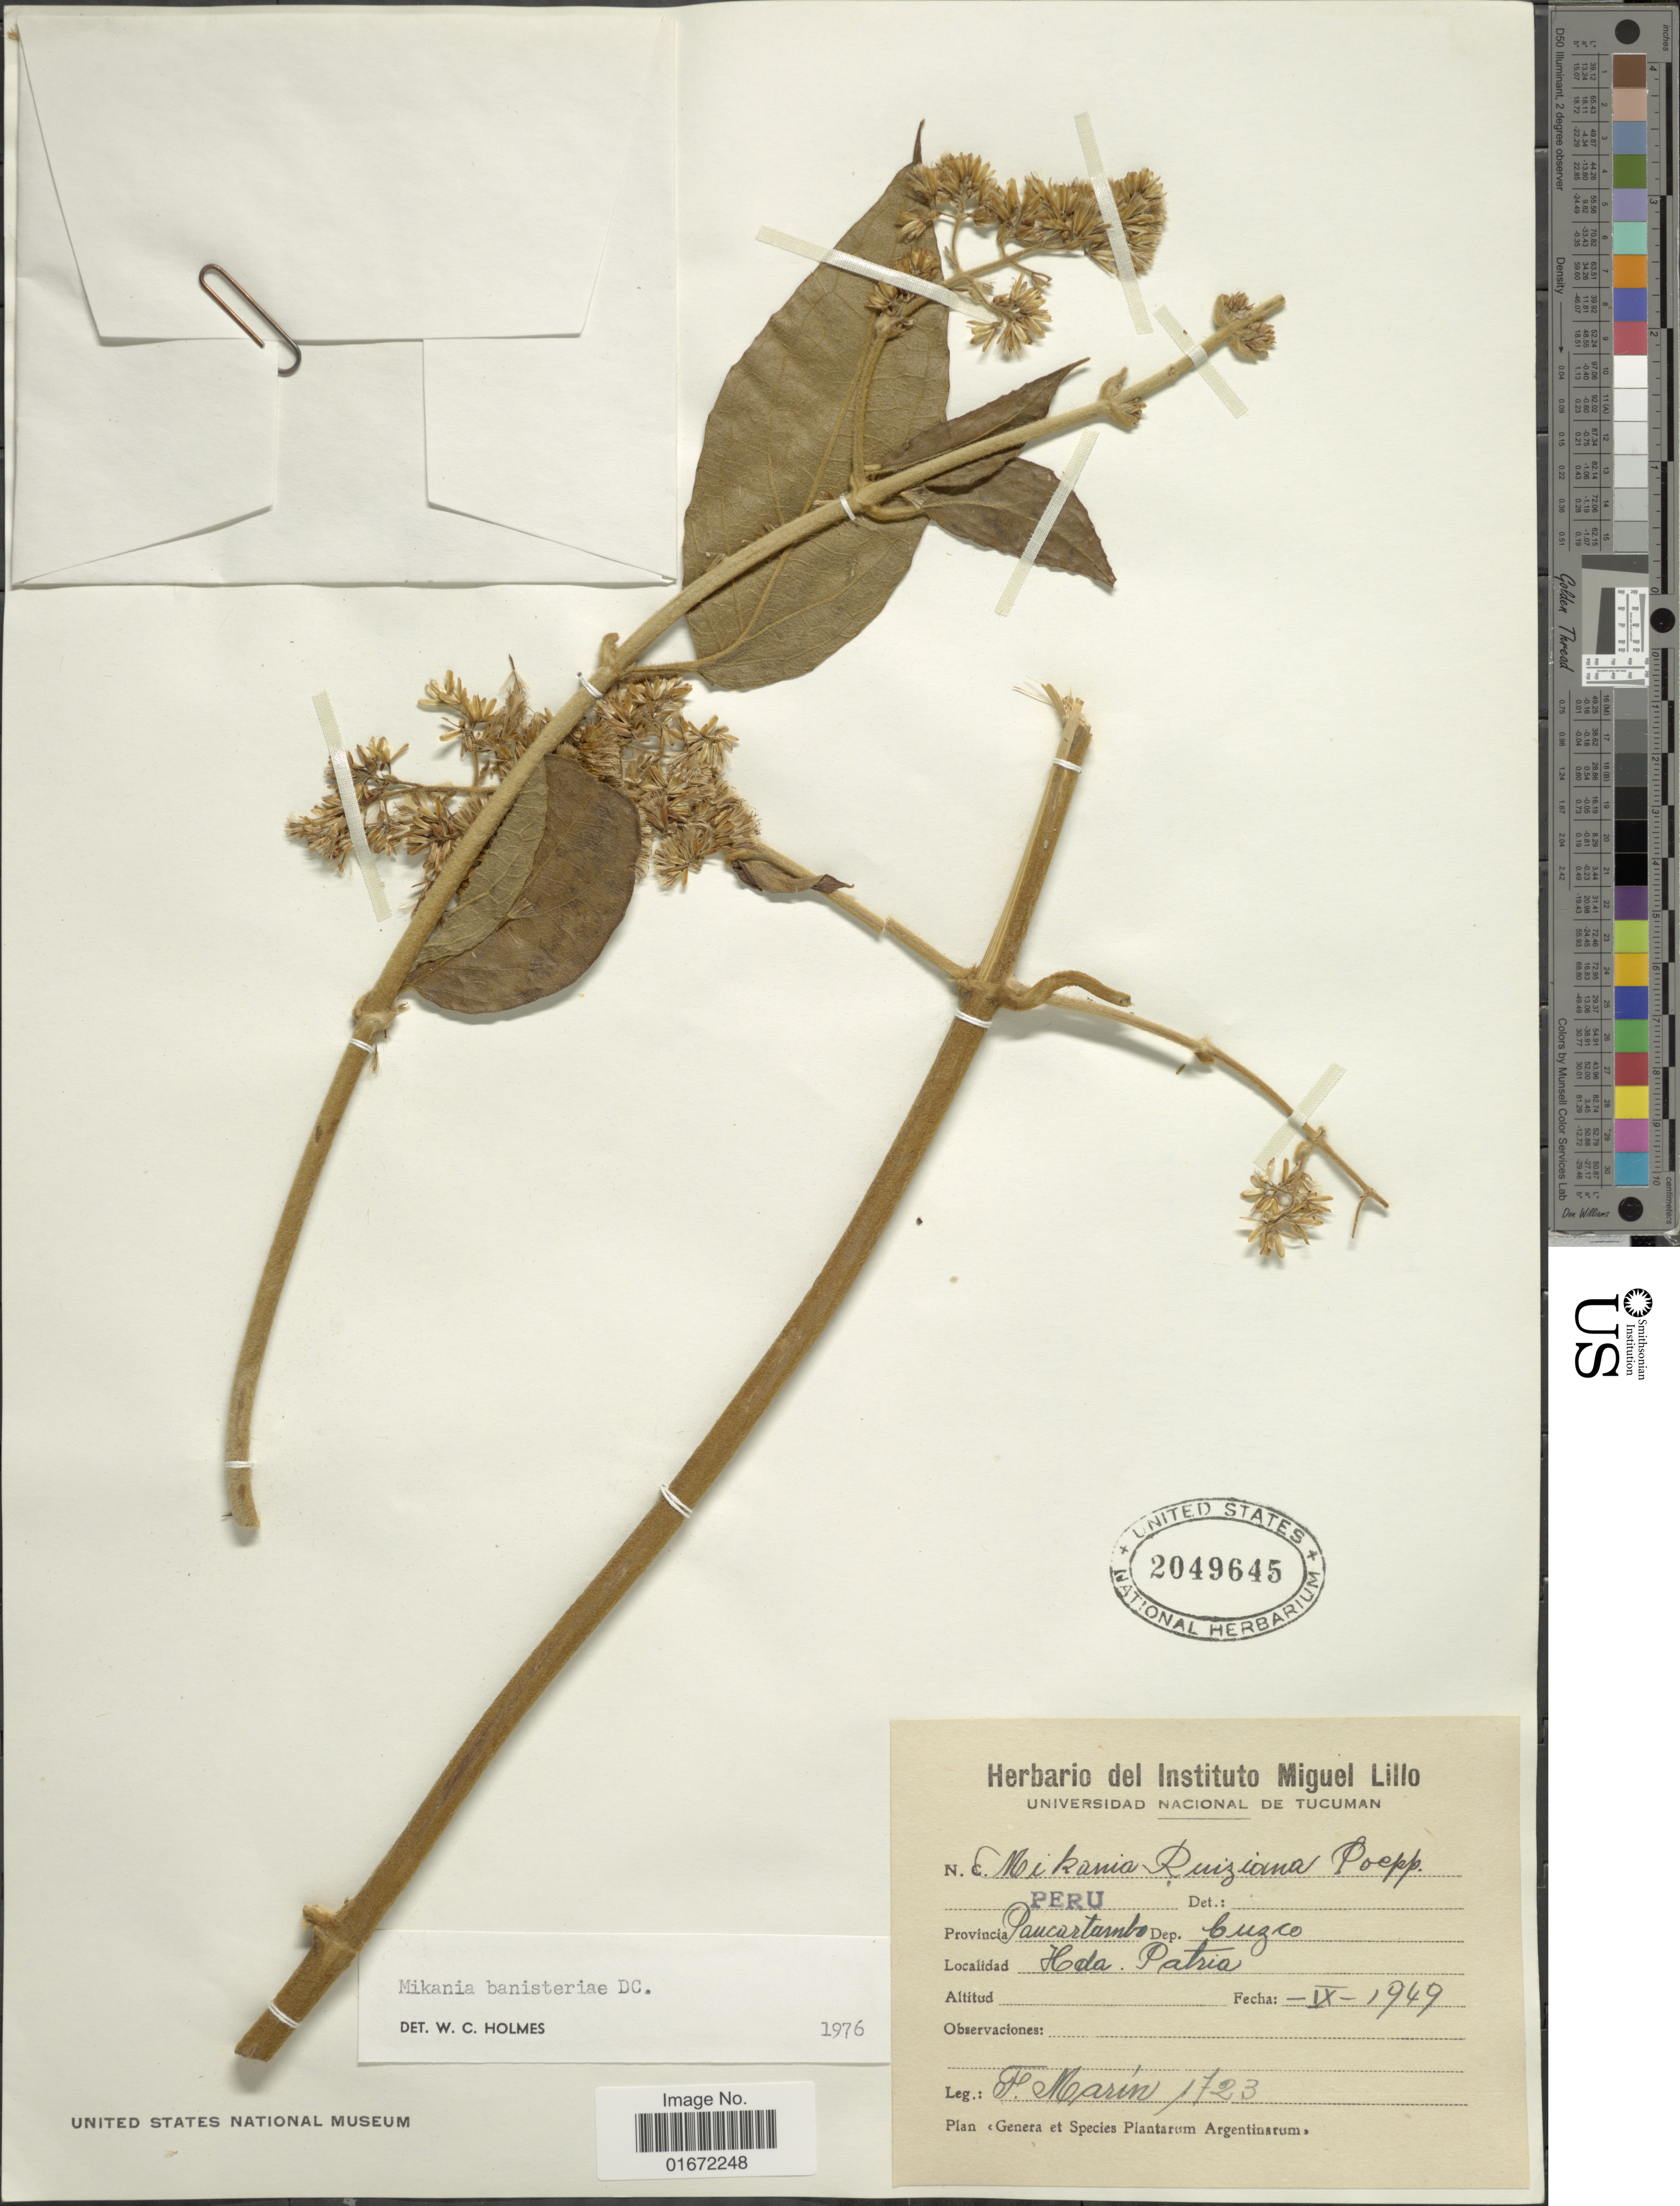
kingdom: Plantae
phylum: Tracheophyta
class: Magnoliopsida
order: Asterales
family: Asteraceae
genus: Mikania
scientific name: Mikania banisteriae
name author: DC.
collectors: F. Marin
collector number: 1723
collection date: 1949-09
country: Peru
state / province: Cusco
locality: Provincia Pancartambo. Dep. Cuzco. Hda. Patria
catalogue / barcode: US 2049645